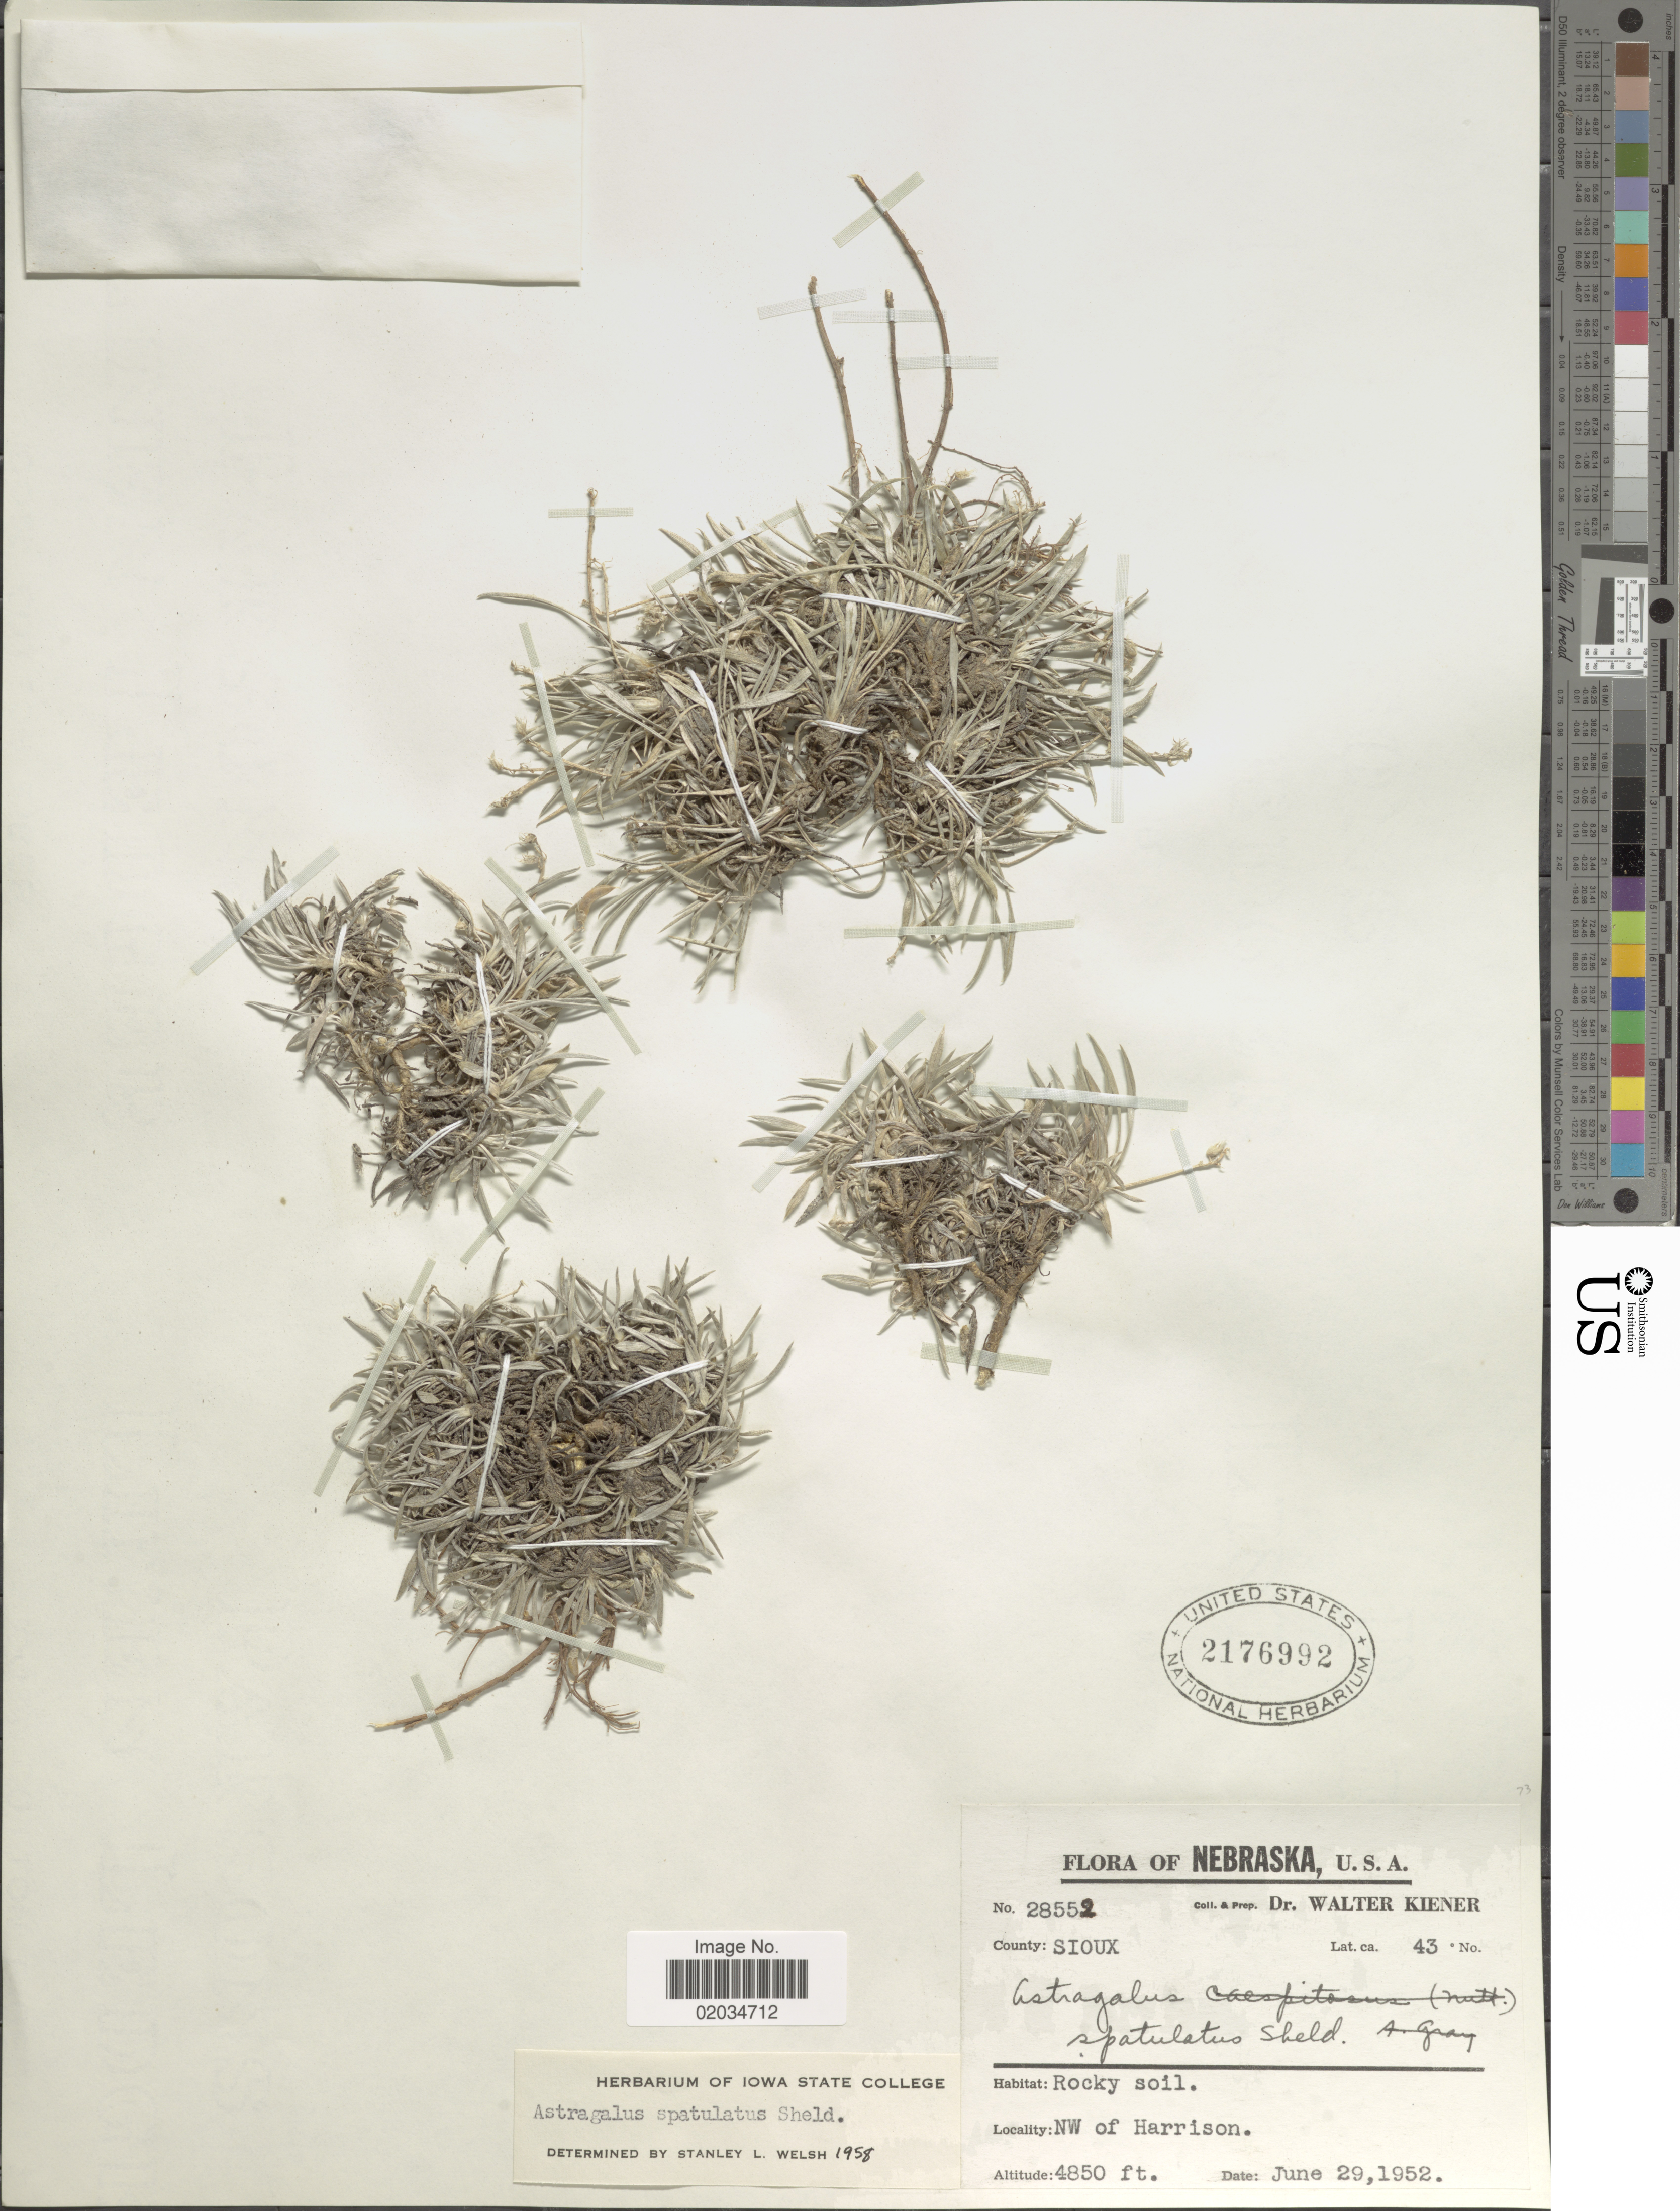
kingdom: Plantae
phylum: Tracheophyta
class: Magnoliopsida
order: Fabales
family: Fabaceae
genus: Astragalus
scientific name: Astragalus sparsiflorus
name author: A. Gray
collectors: W. Kiener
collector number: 28552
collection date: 1952-06-29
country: United States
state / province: Nebraska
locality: County: Sioux. NW of Harrison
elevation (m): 1478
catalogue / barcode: US 2176992